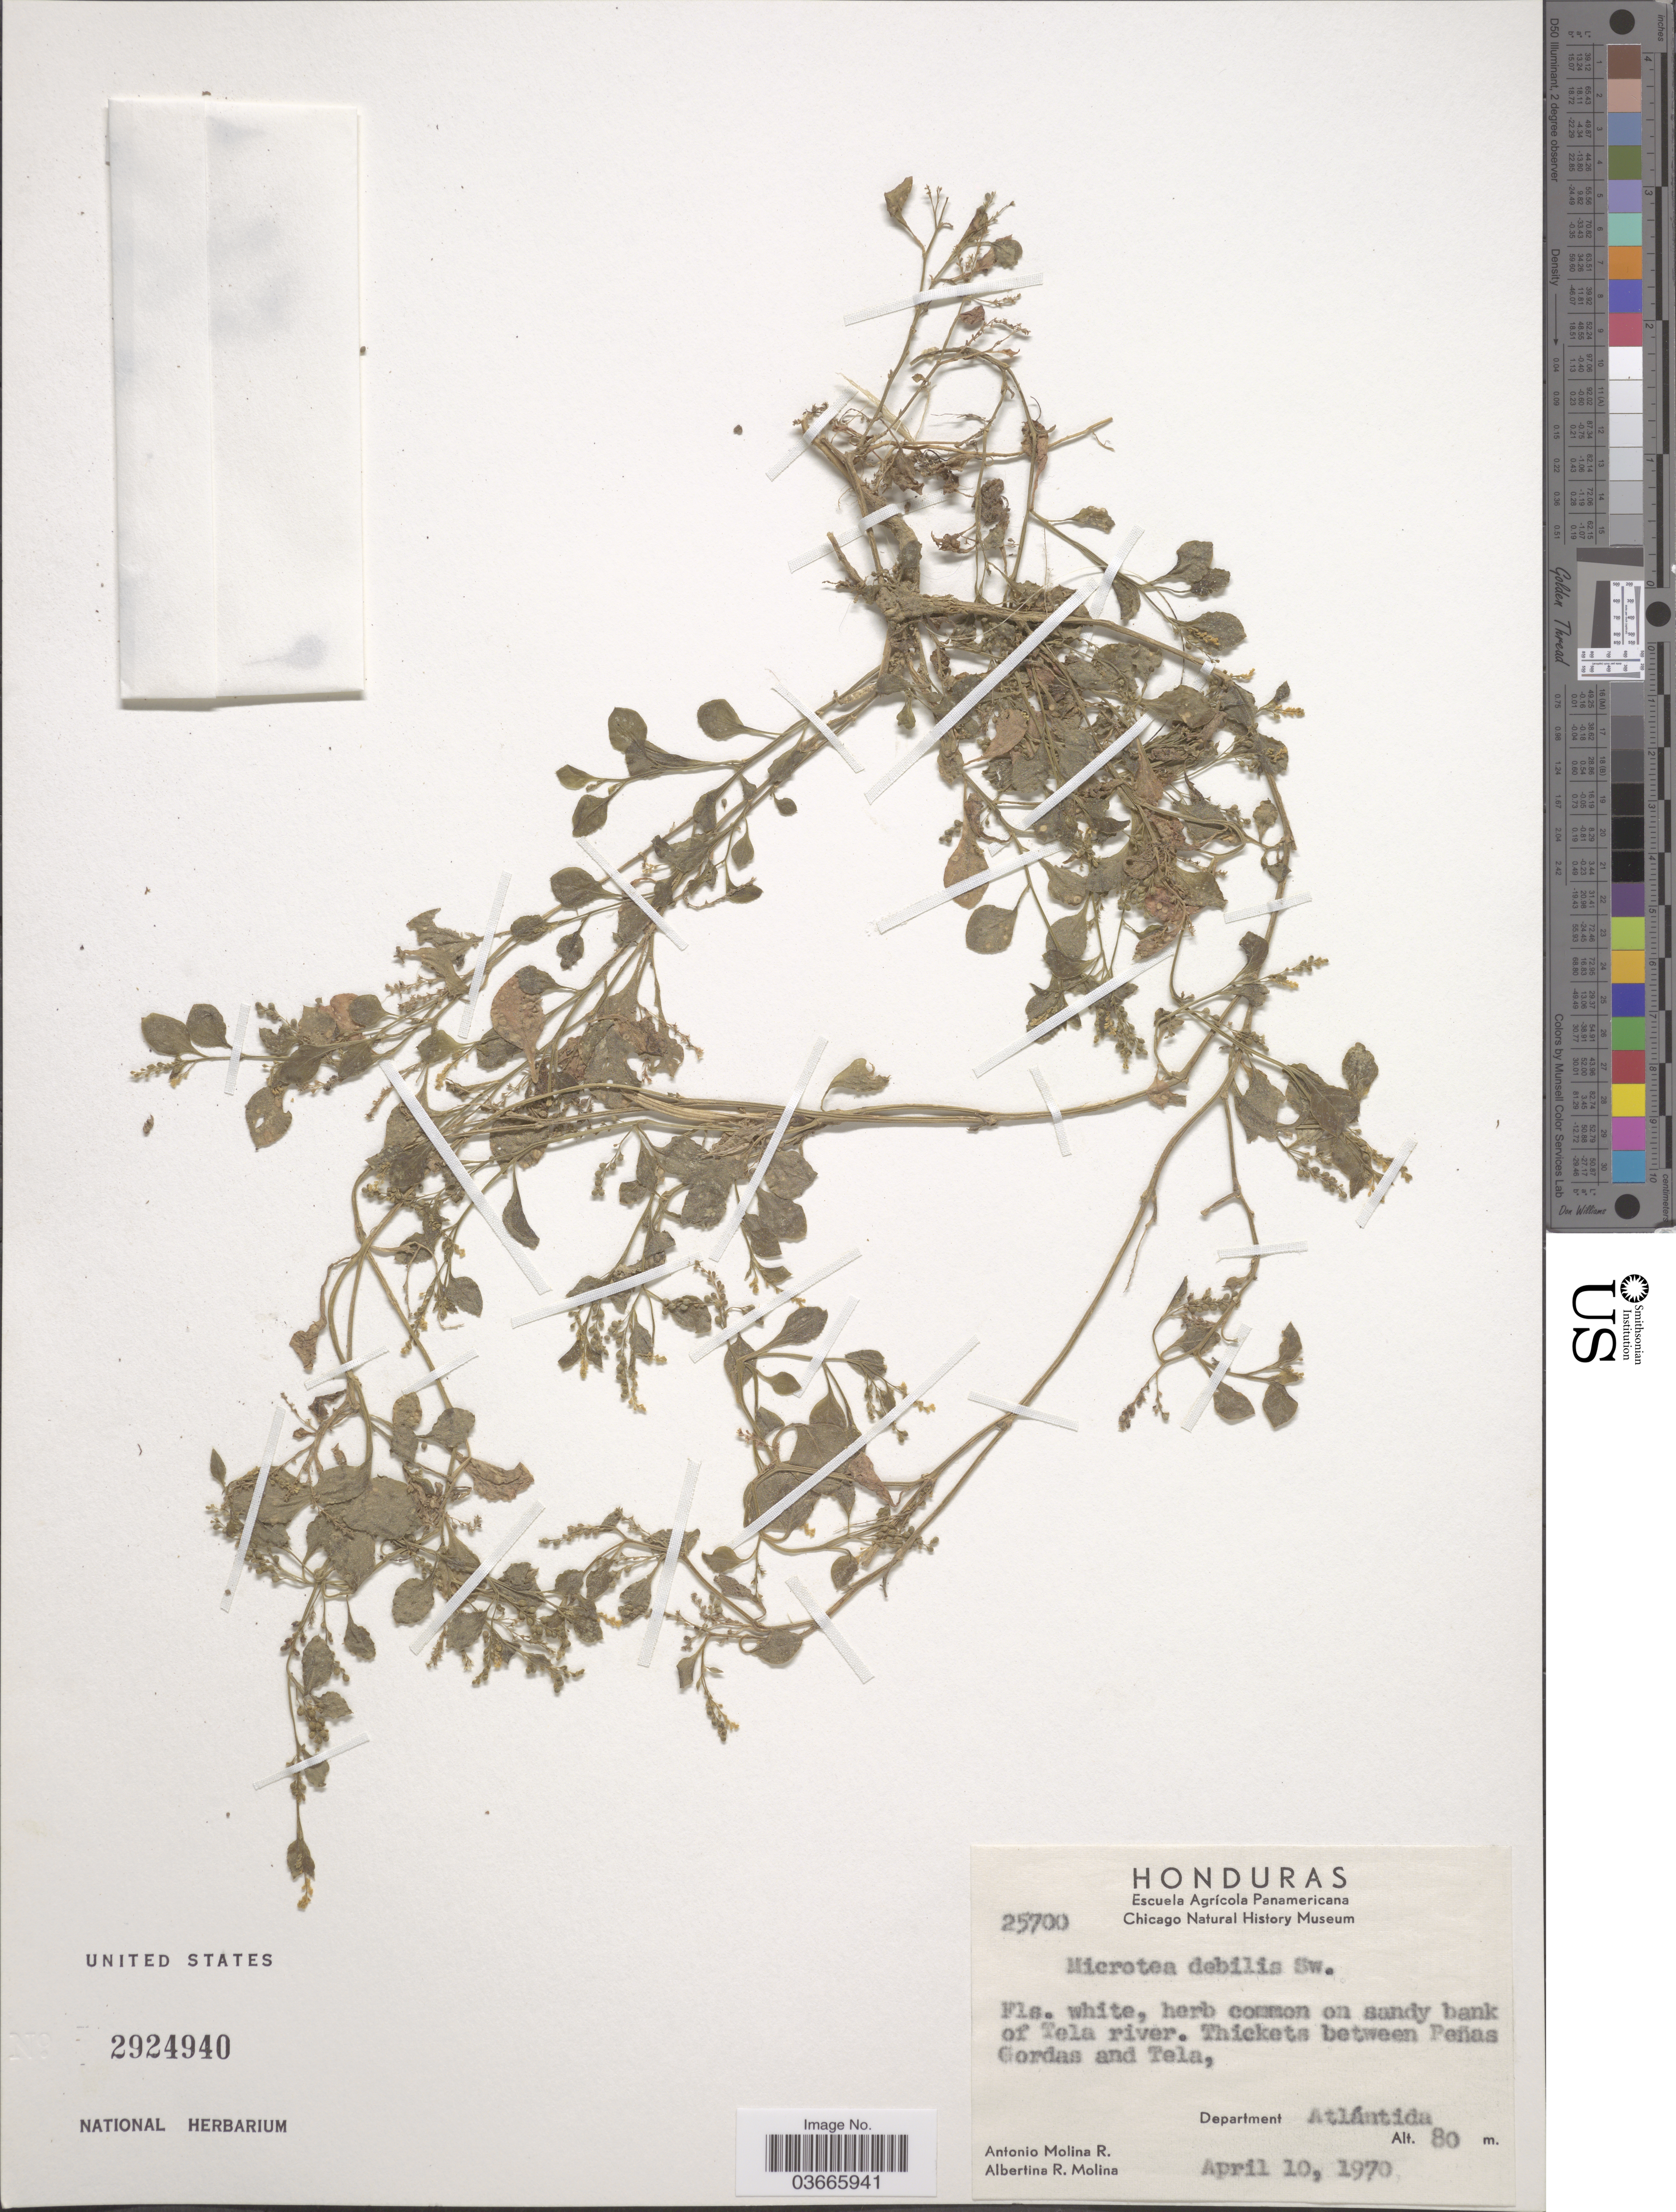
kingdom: Plantae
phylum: Tracheophyta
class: Magnoliopsida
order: Caryophyllales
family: Microteaceae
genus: Microtea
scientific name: Microtea debilis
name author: Sw.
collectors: A. Molina R. & A. R. Molina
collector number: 25700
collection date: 1970-04-10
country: Honduras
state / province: Atlántida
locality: Common on sandy bank of Tela river. Thickets between Peñas Gordas and Tela, Department Atlántida.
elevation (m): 80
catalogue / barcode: US 2924940